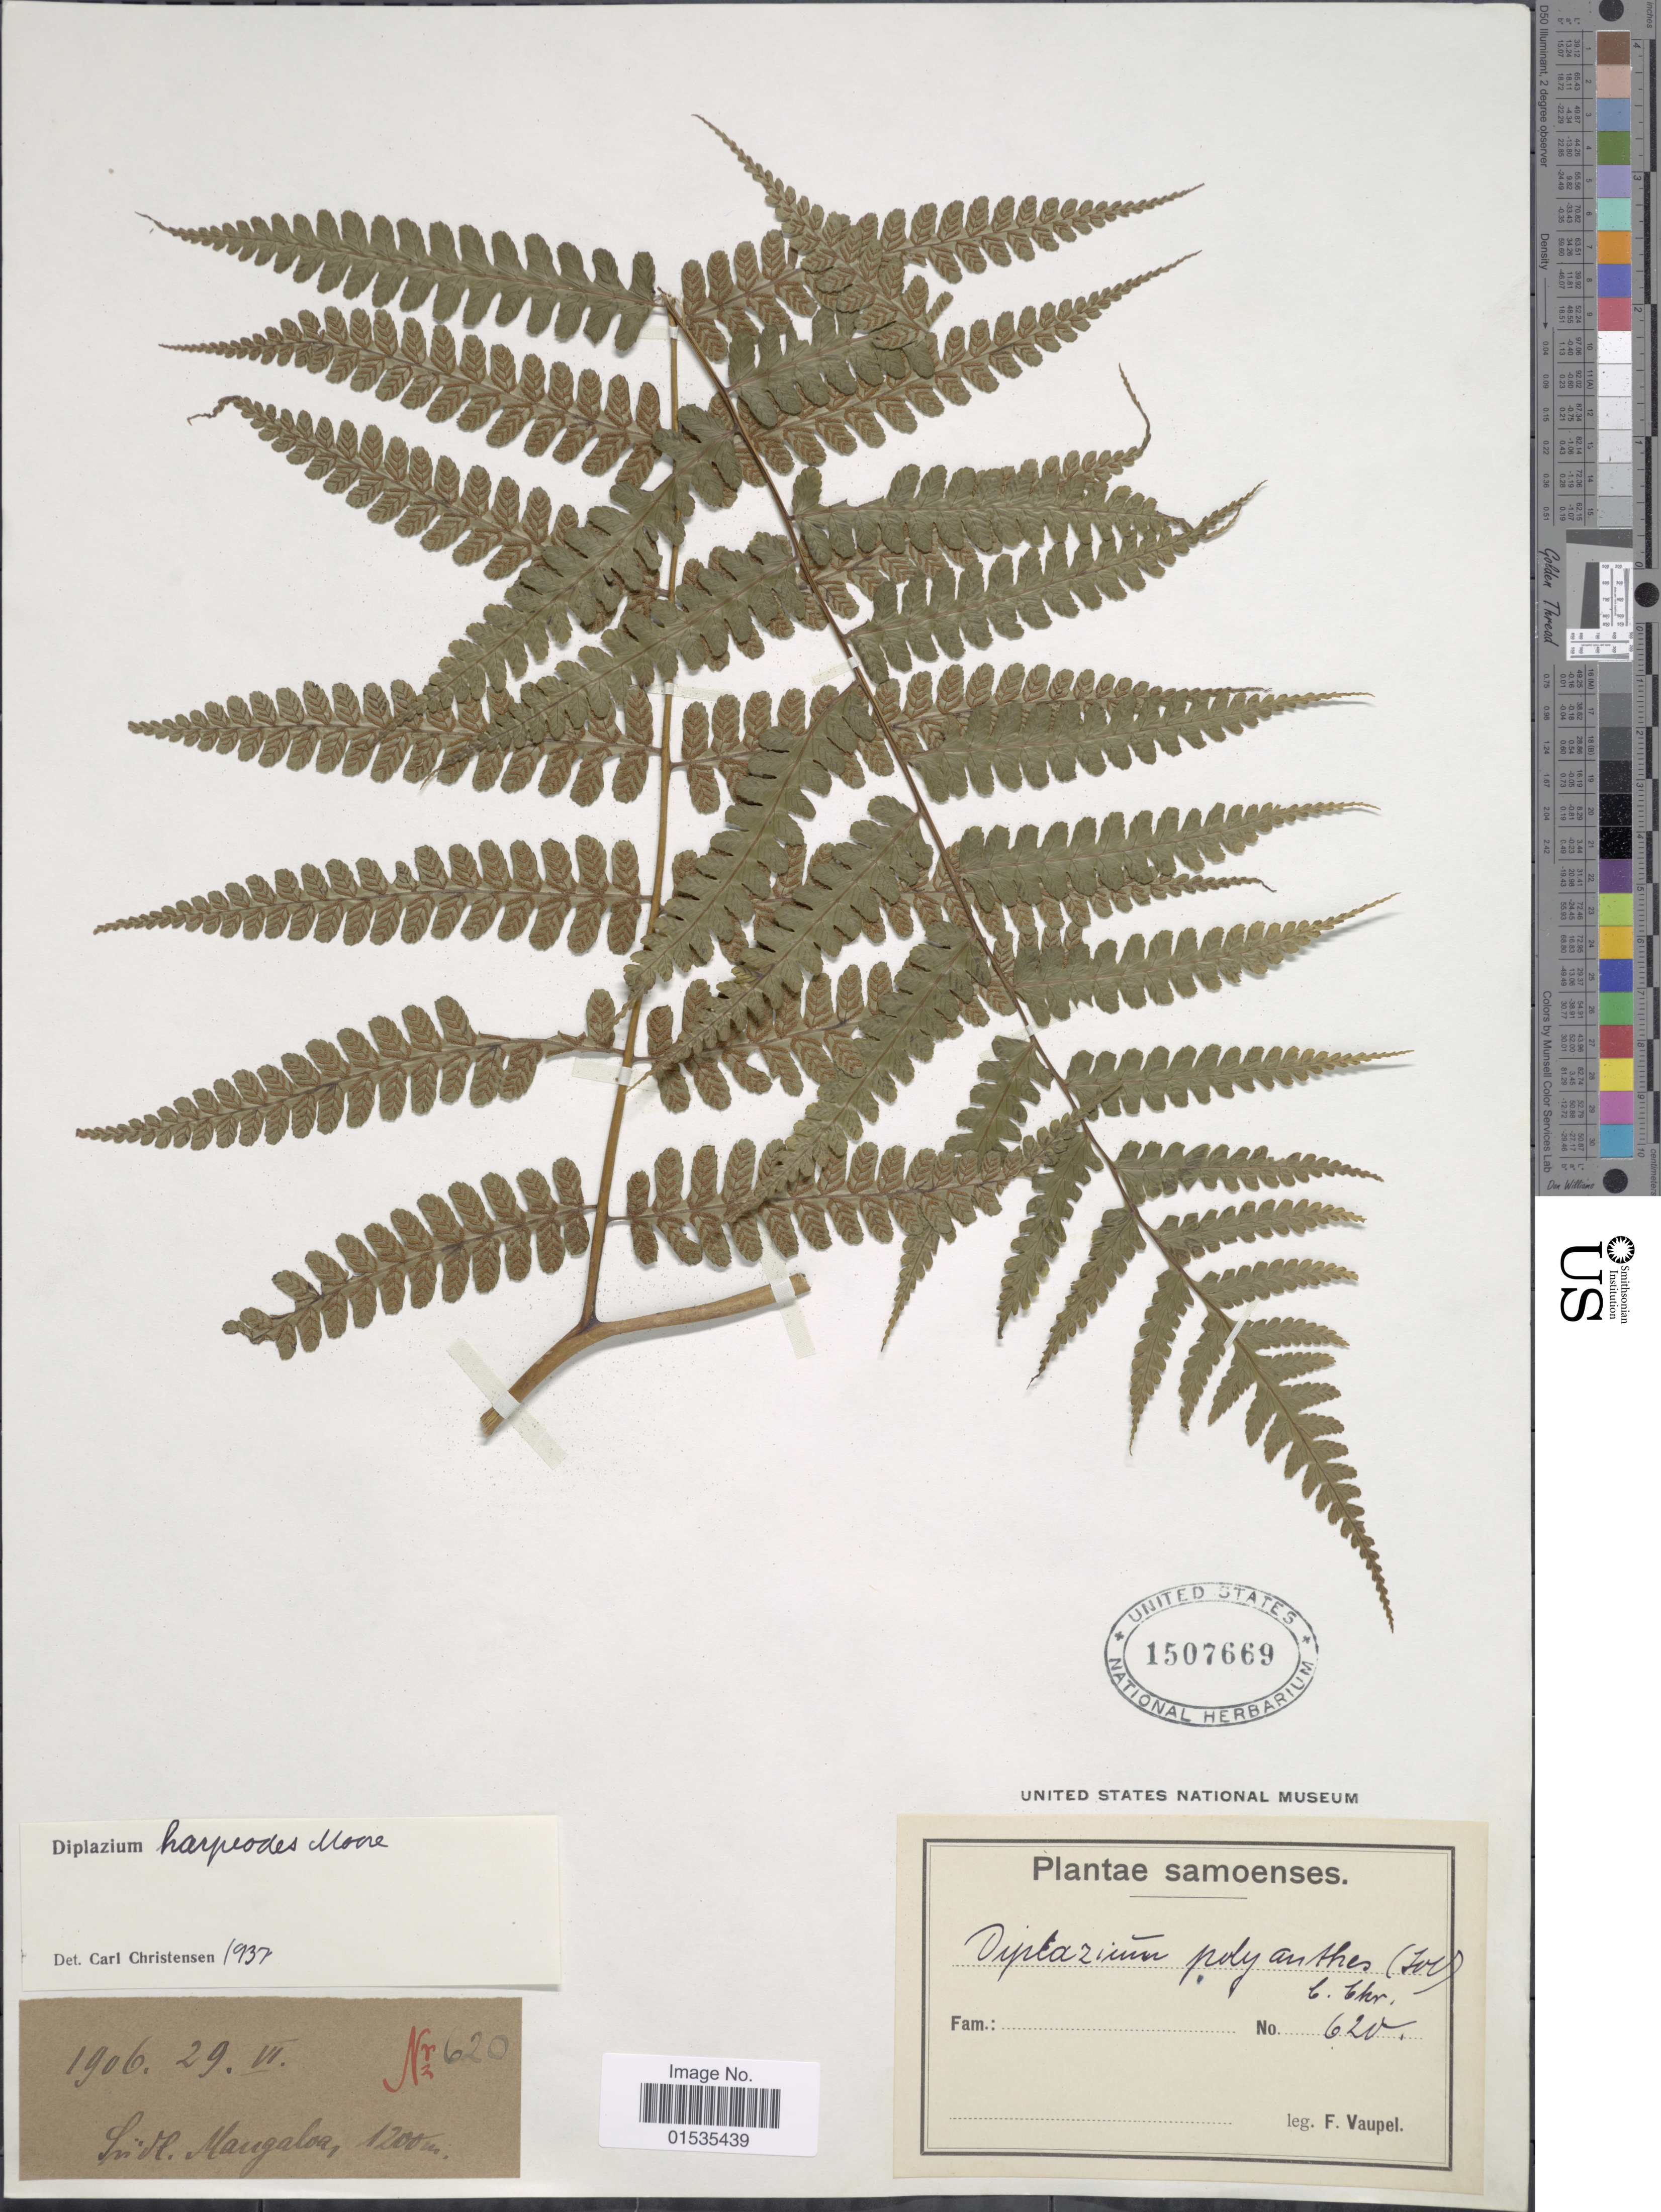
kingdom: Plantae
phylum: Tracheophyta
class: Polypodiopsida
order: Polypodiales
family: Athyriaceae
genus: Diplazium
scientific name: Diplazium harpeodes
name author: T. Moore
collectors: F. Vaupel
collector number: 620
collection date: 1906-06-29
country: Samoa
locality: Samoa, Mangalor [interpreted]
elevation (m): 1200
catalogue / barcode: US 1507669